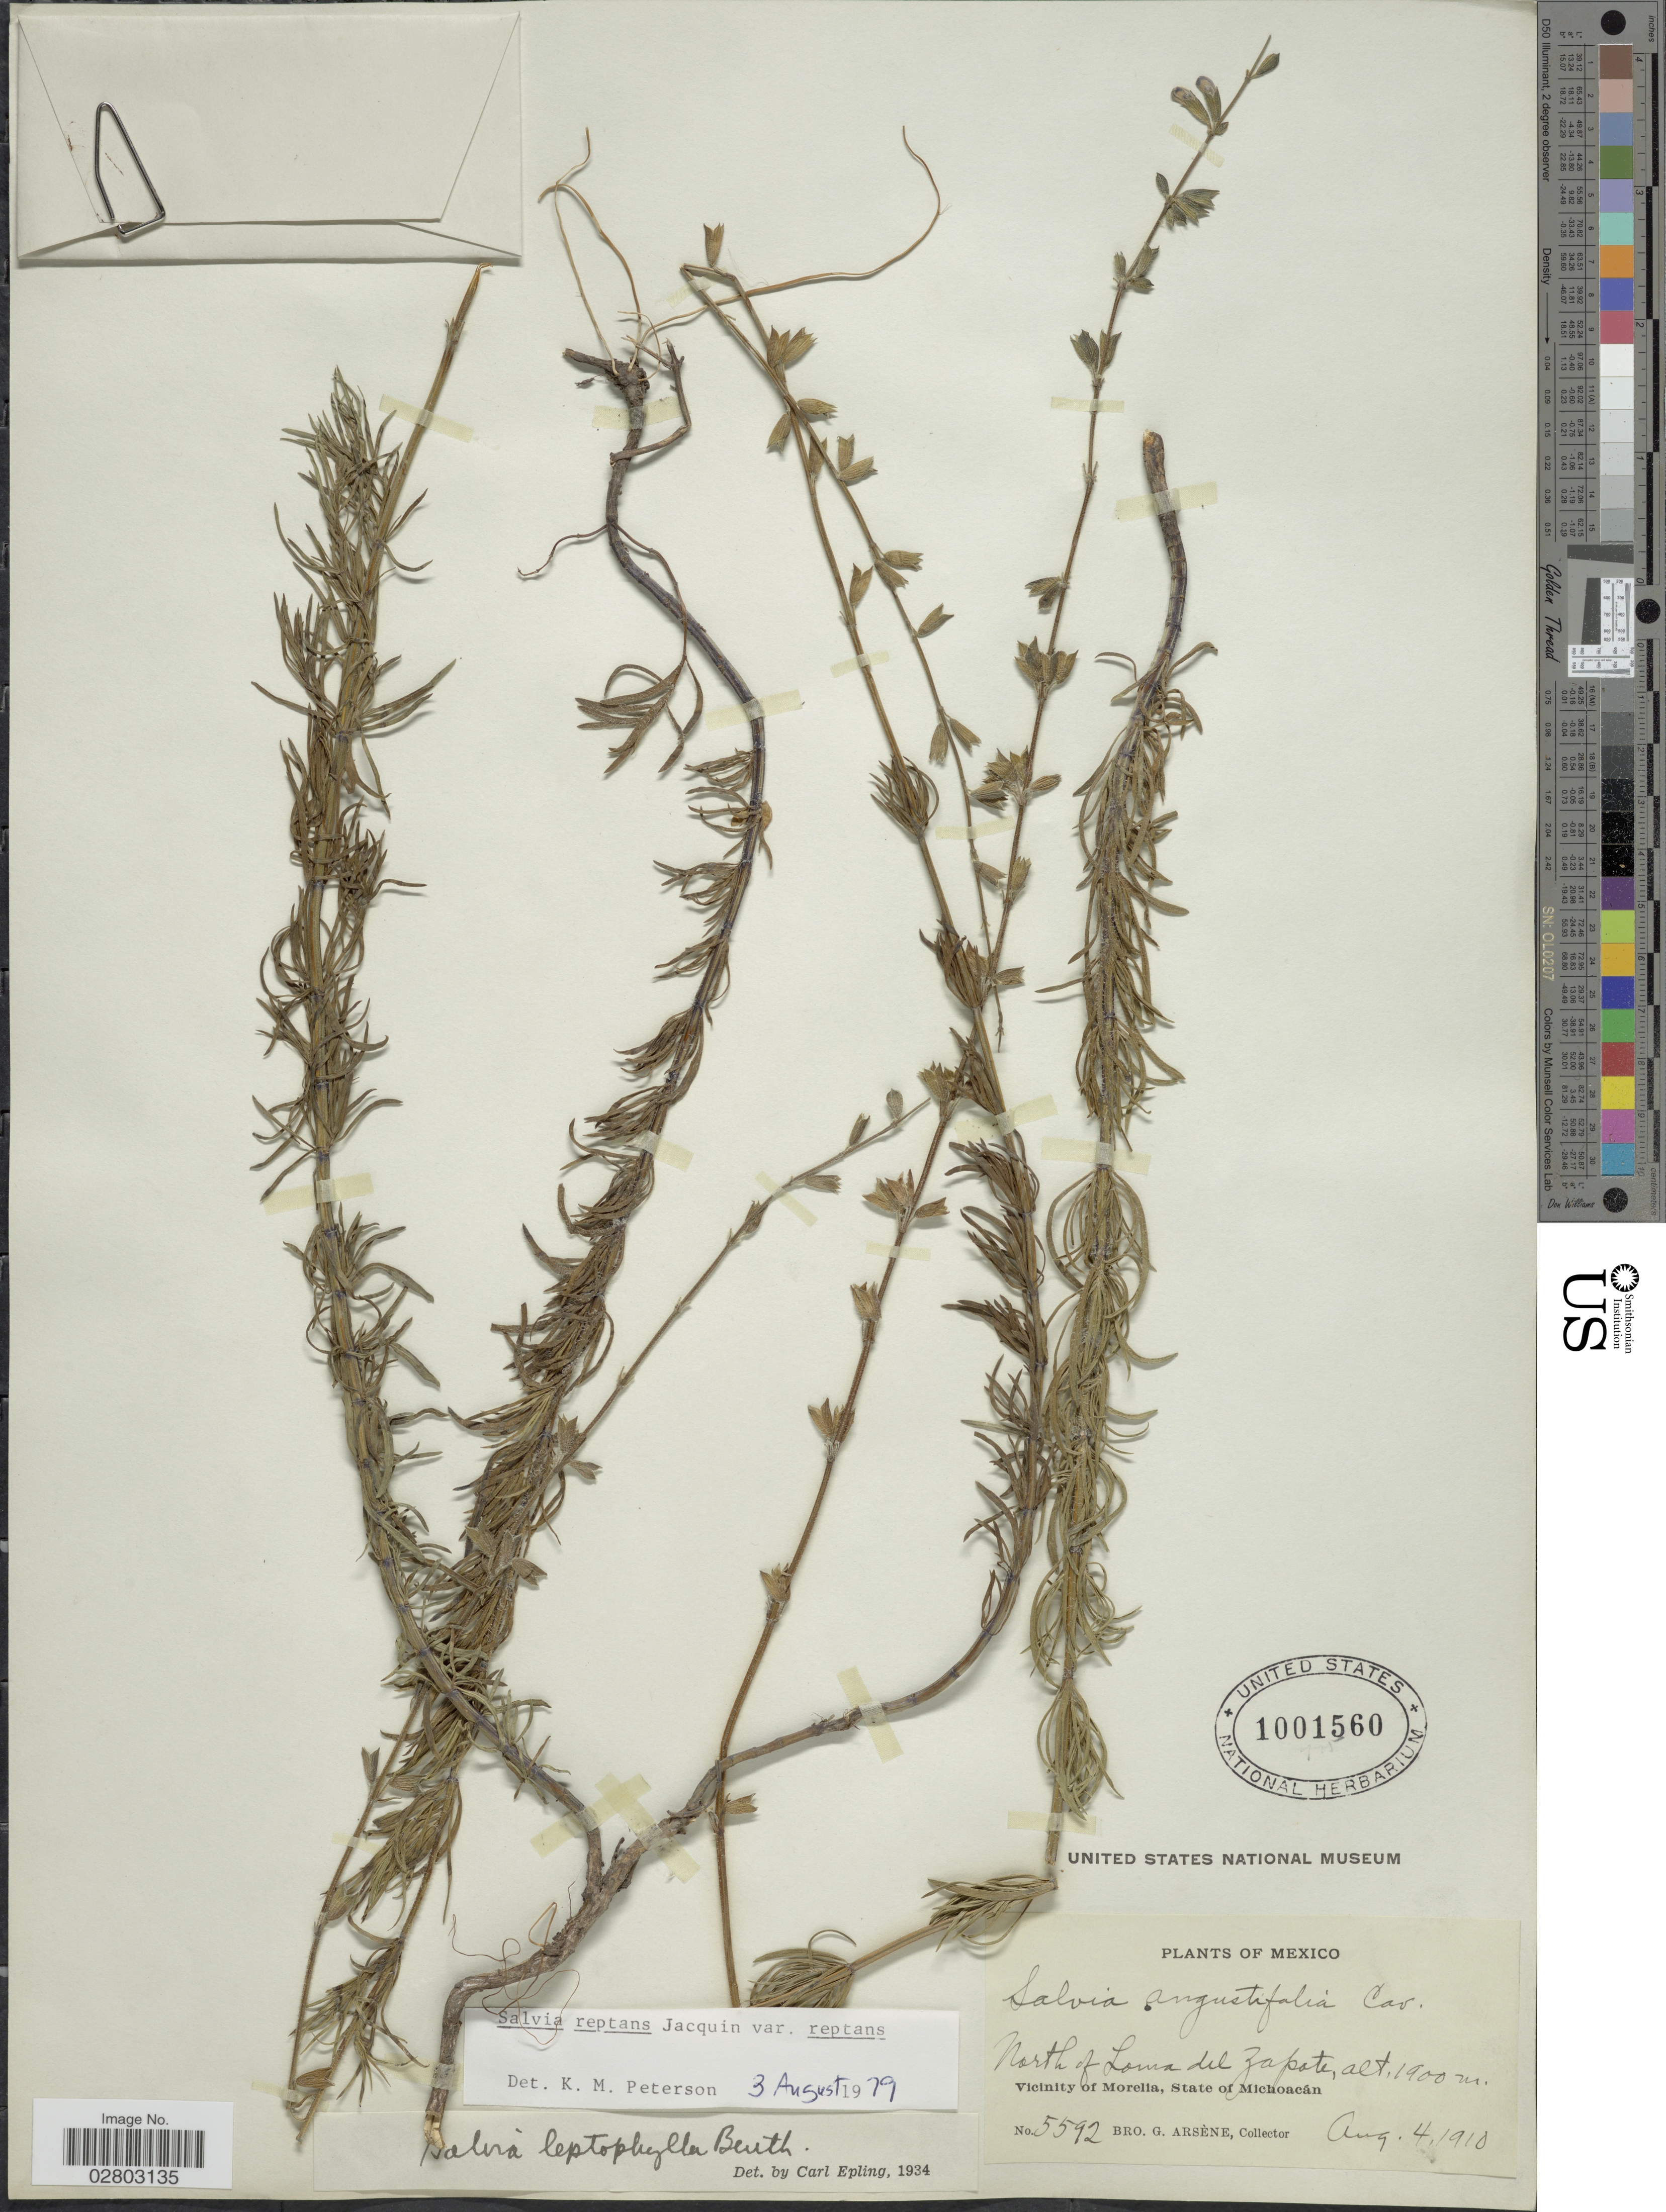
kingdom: Plantae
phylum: Tracheophyta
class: Magnoliopsida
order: Lamiales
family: Lamiaceae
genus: Salvia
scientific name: Salvia reptans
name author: Jacq.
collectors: Bro. G. Arsène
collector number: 5592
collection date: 1910-08-04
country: Mexico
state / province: Michoacán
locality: North of Loma del Zapate, Vicinity of Morelia.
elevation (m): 1900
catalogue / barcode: US 1001560